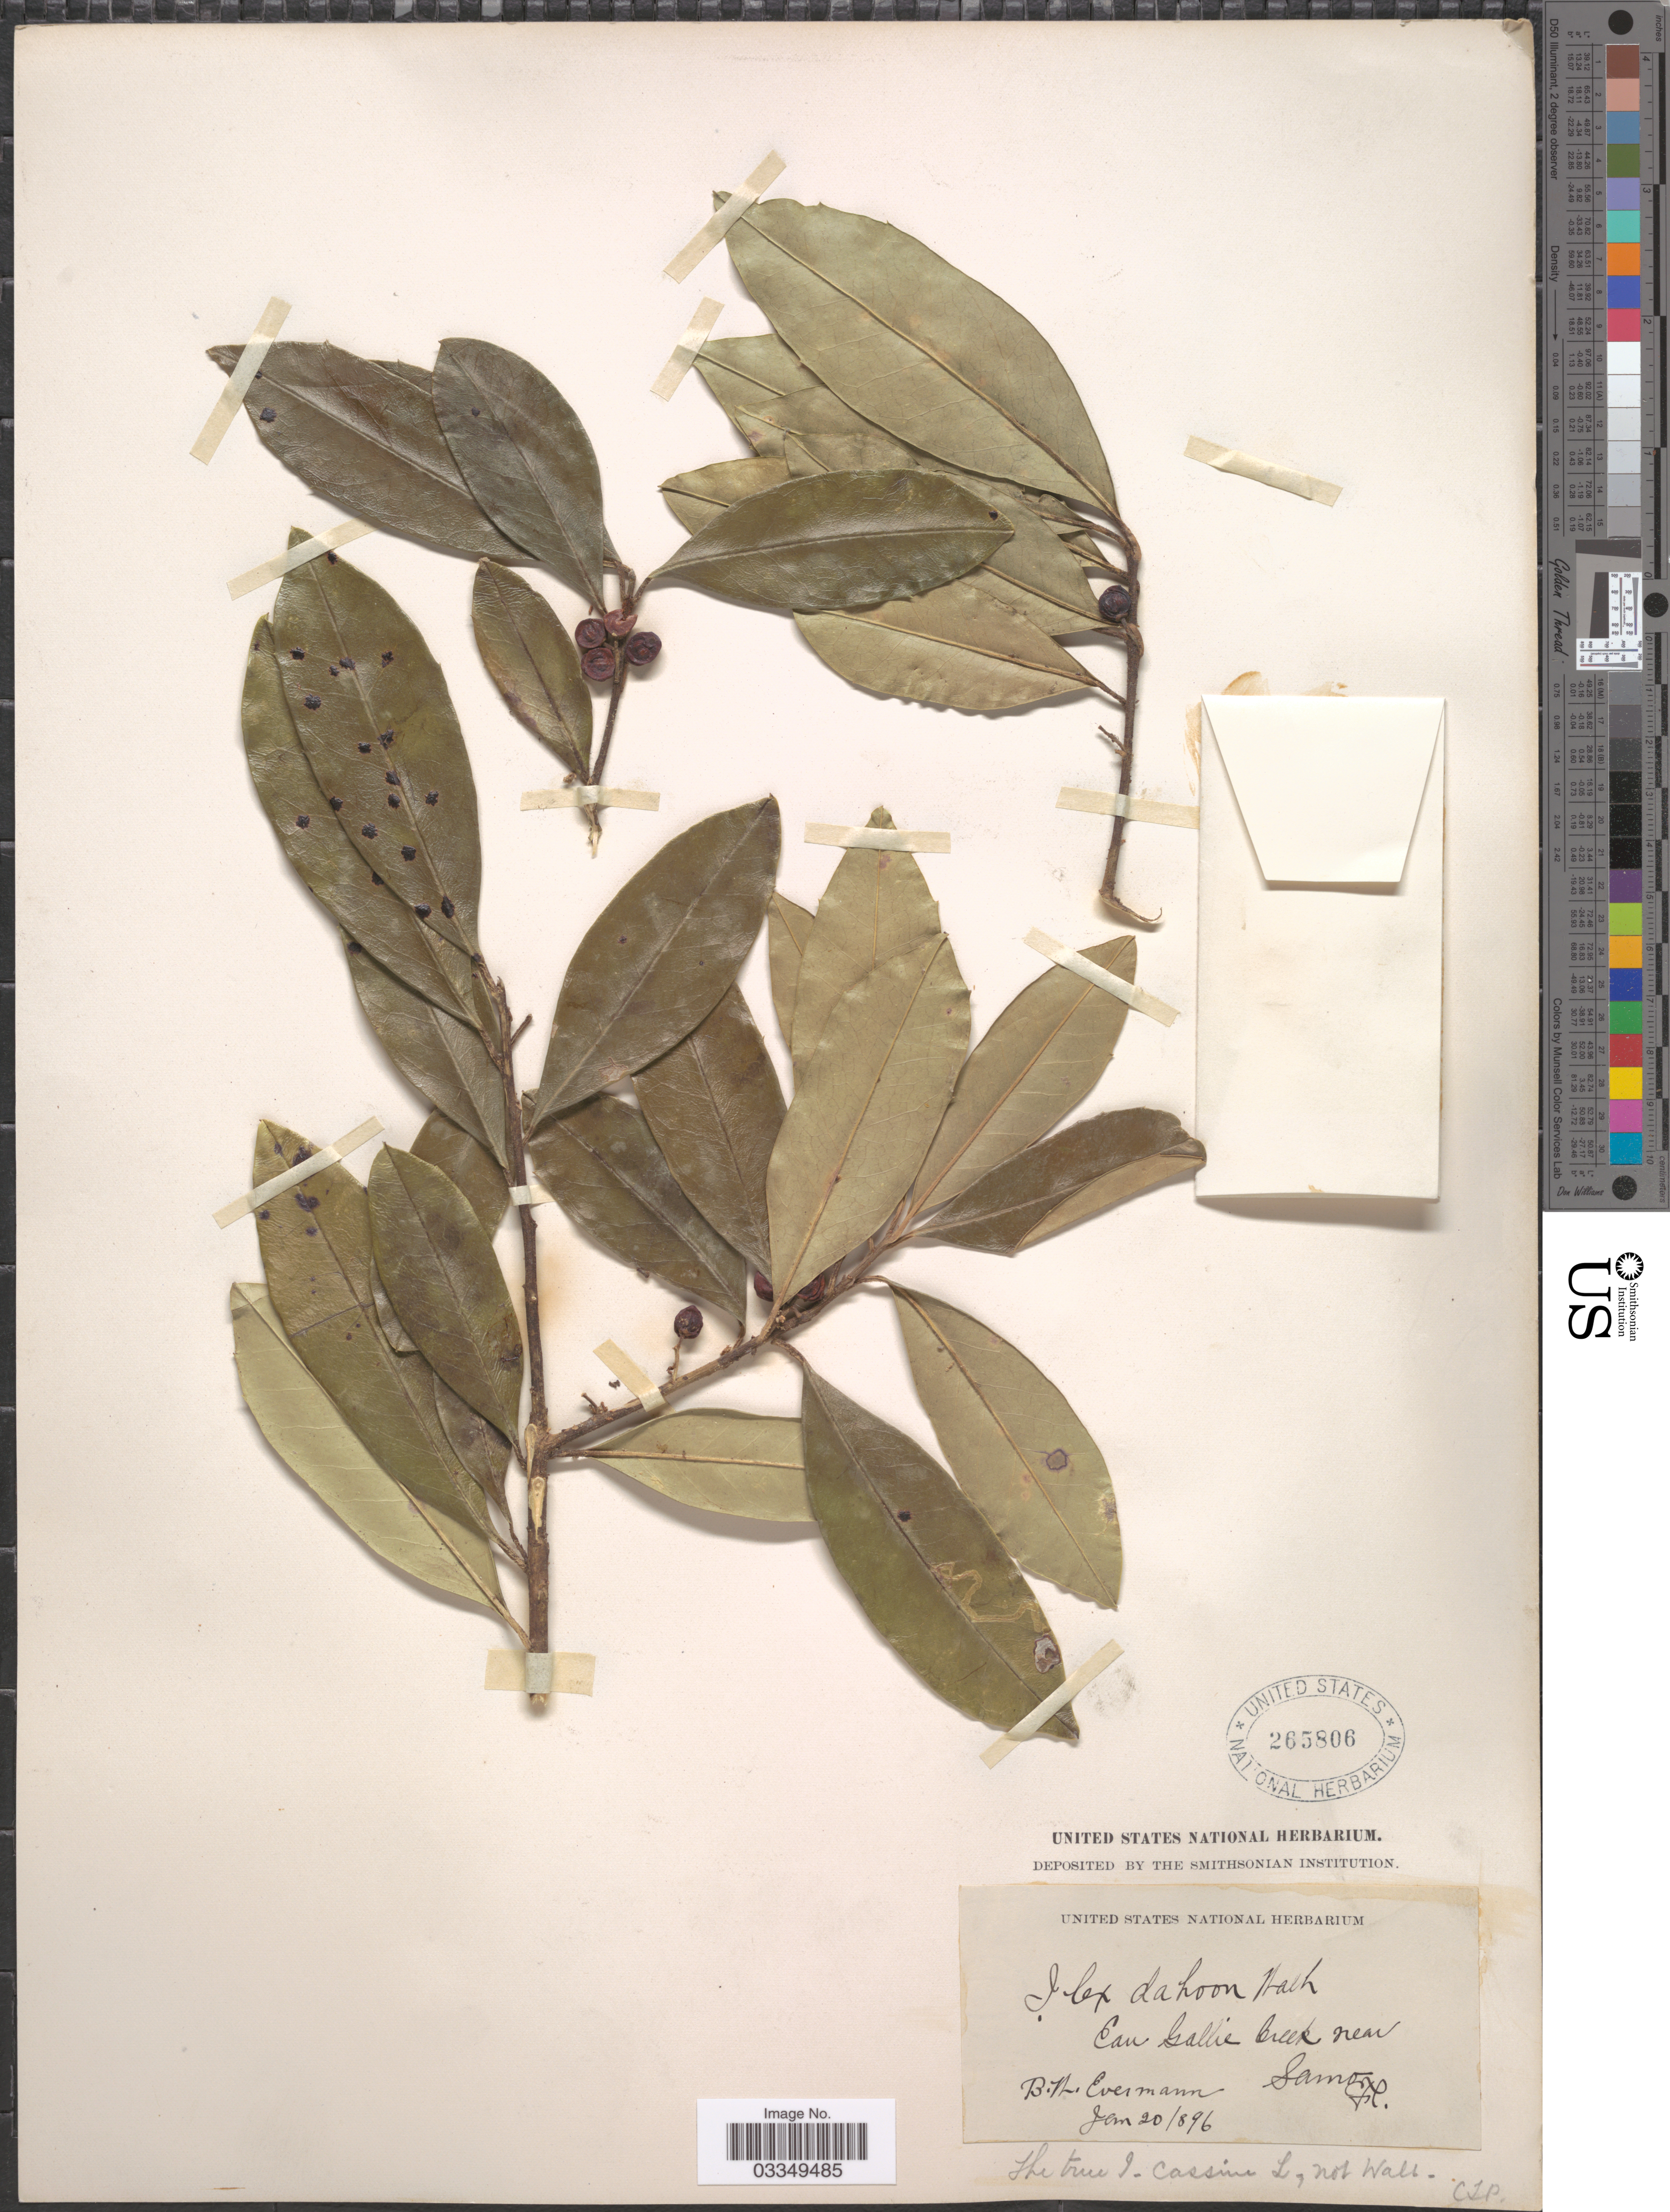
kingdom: Plantae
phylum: Tracheophyta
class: Magnoliopsida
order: Aquifoliales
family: Aquifoliaceae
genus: Ilex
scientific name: Ilex cassine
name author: L.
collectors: B. W. Evermann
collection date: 1896-01-20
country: United States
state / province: Florida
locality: Eau Gallie Creek near Samo.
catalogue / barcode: US 265806